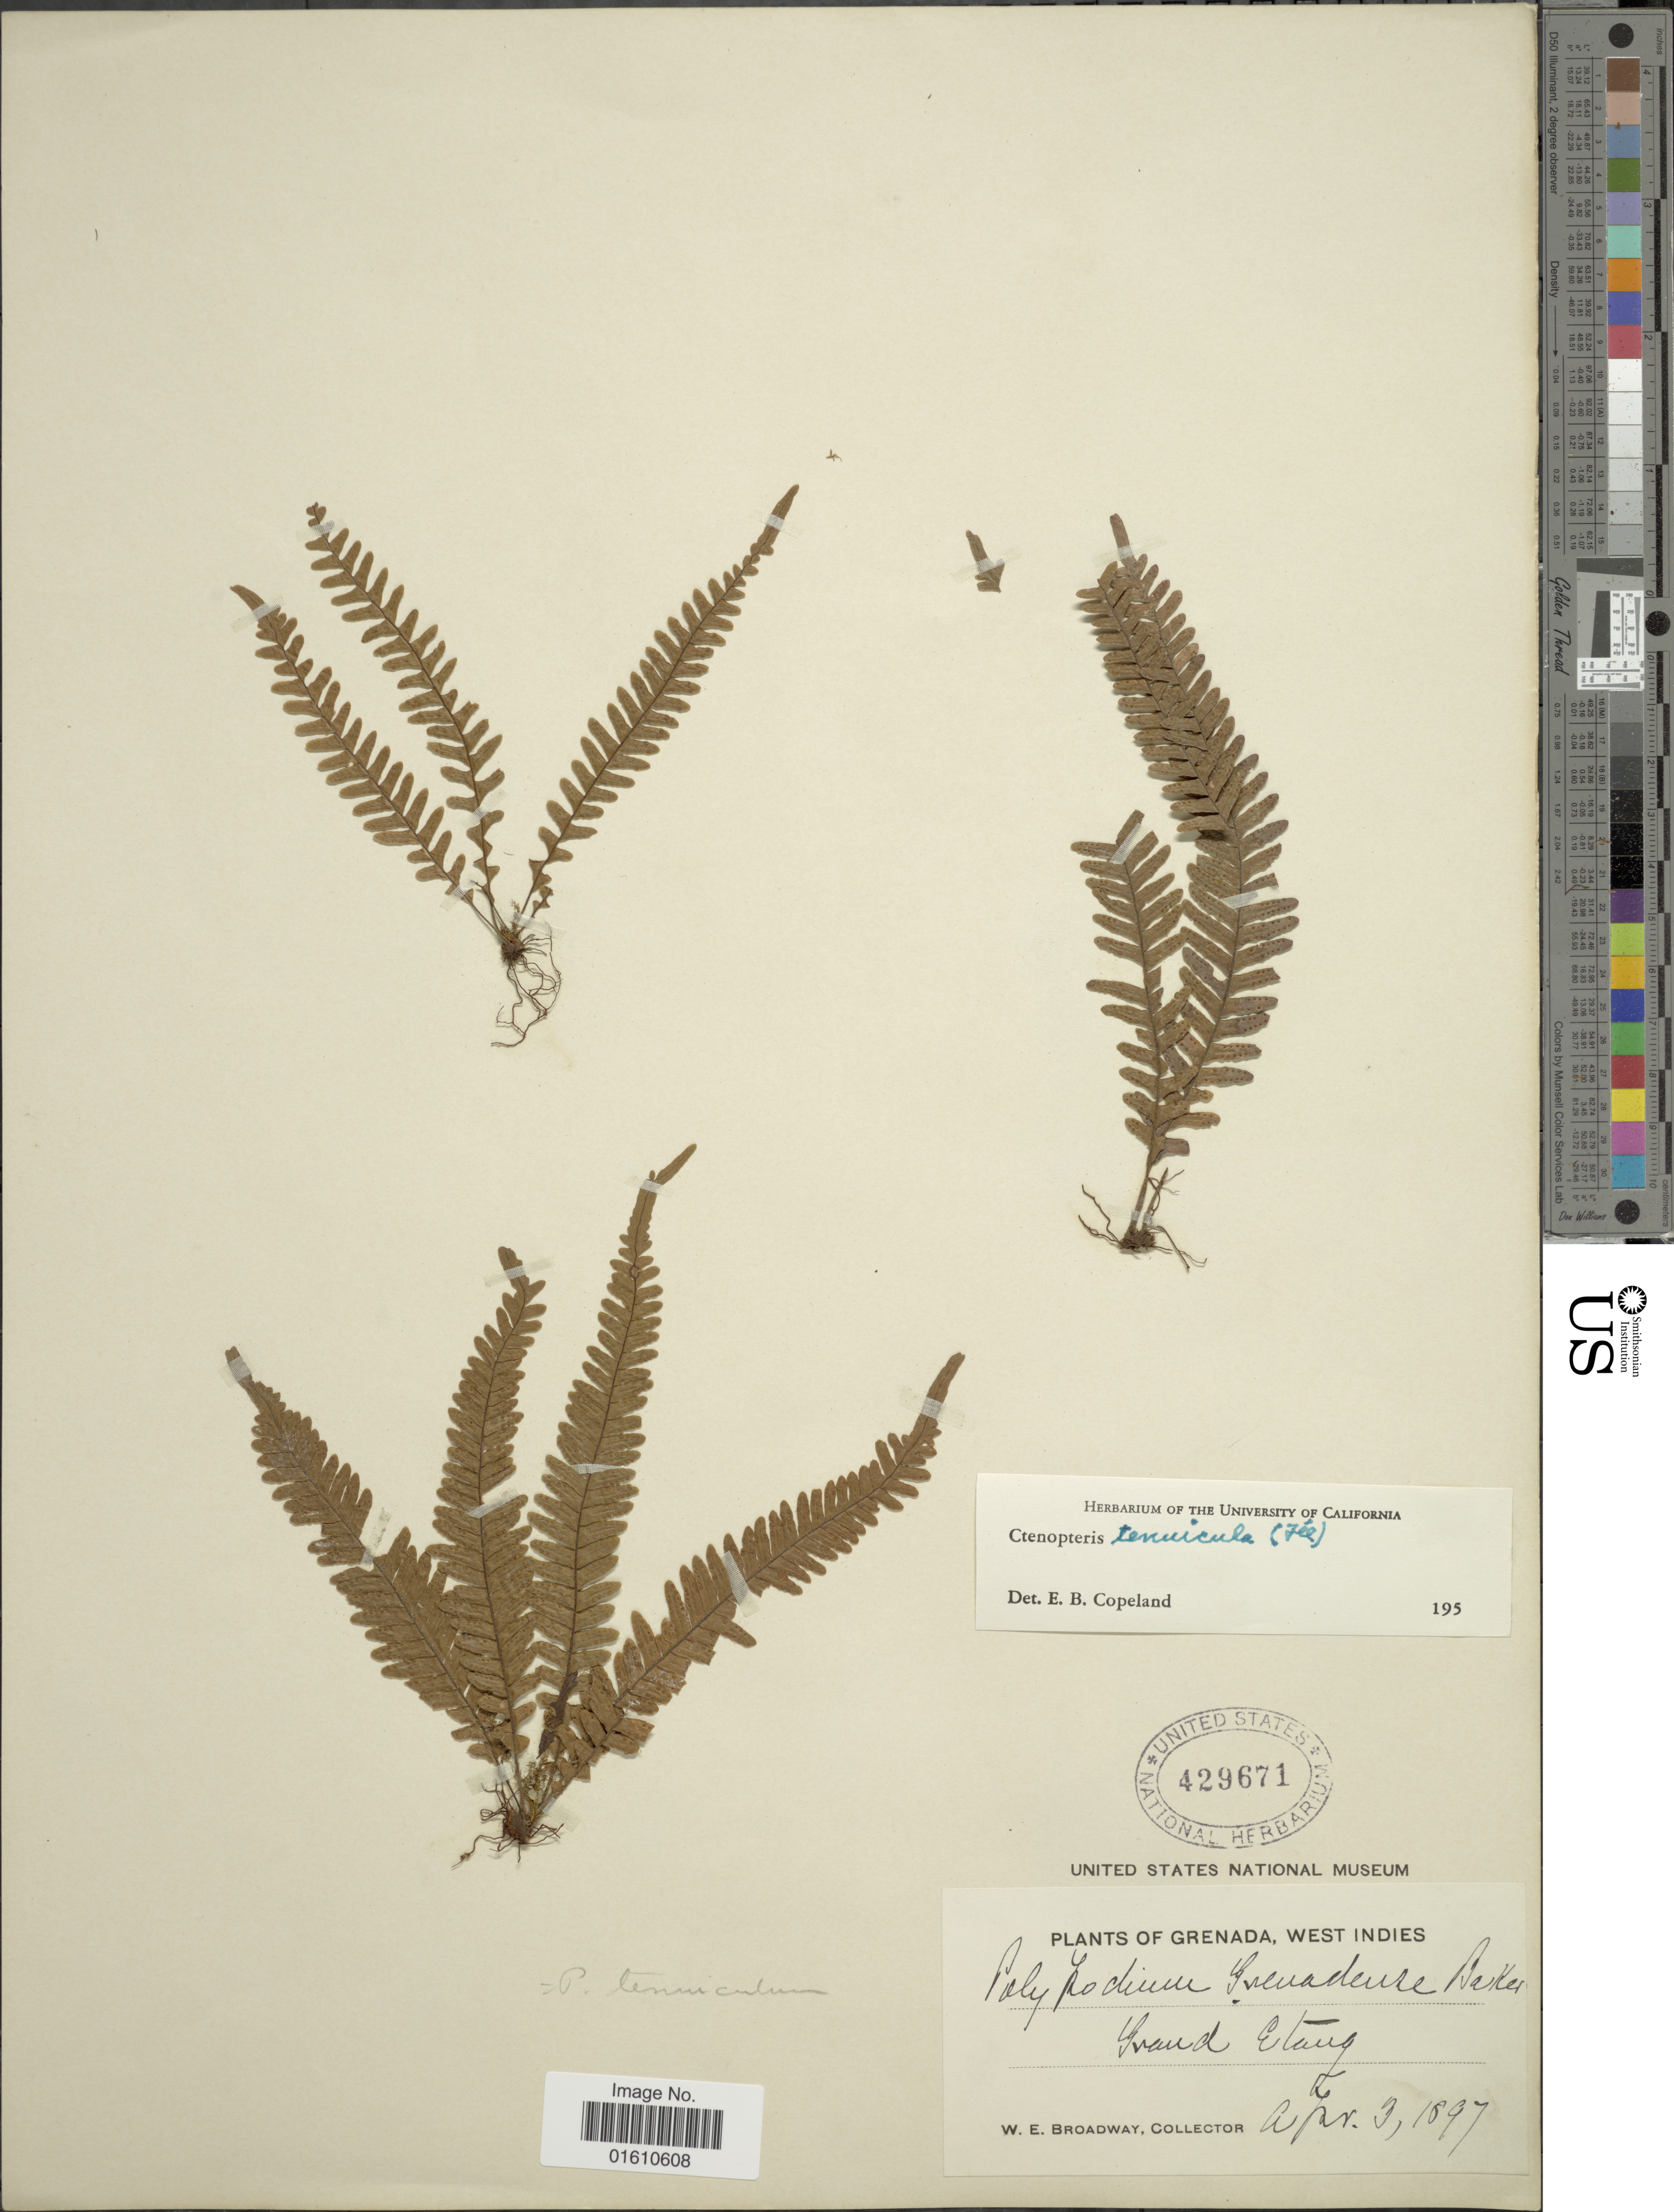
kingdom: Plantae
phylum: Tracheophyta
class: Polypodiopsida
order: Polypodiales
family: Polypodiaceae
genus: Lellingeria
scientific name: Lellingeria tenuicula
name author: (Fée) A.R. Sm. & R.C. Moran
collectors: W. E. Broadway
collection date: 1897-04-03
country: Grenada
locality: Grenada, West Indies, Grand Etang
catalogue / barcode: US 429671